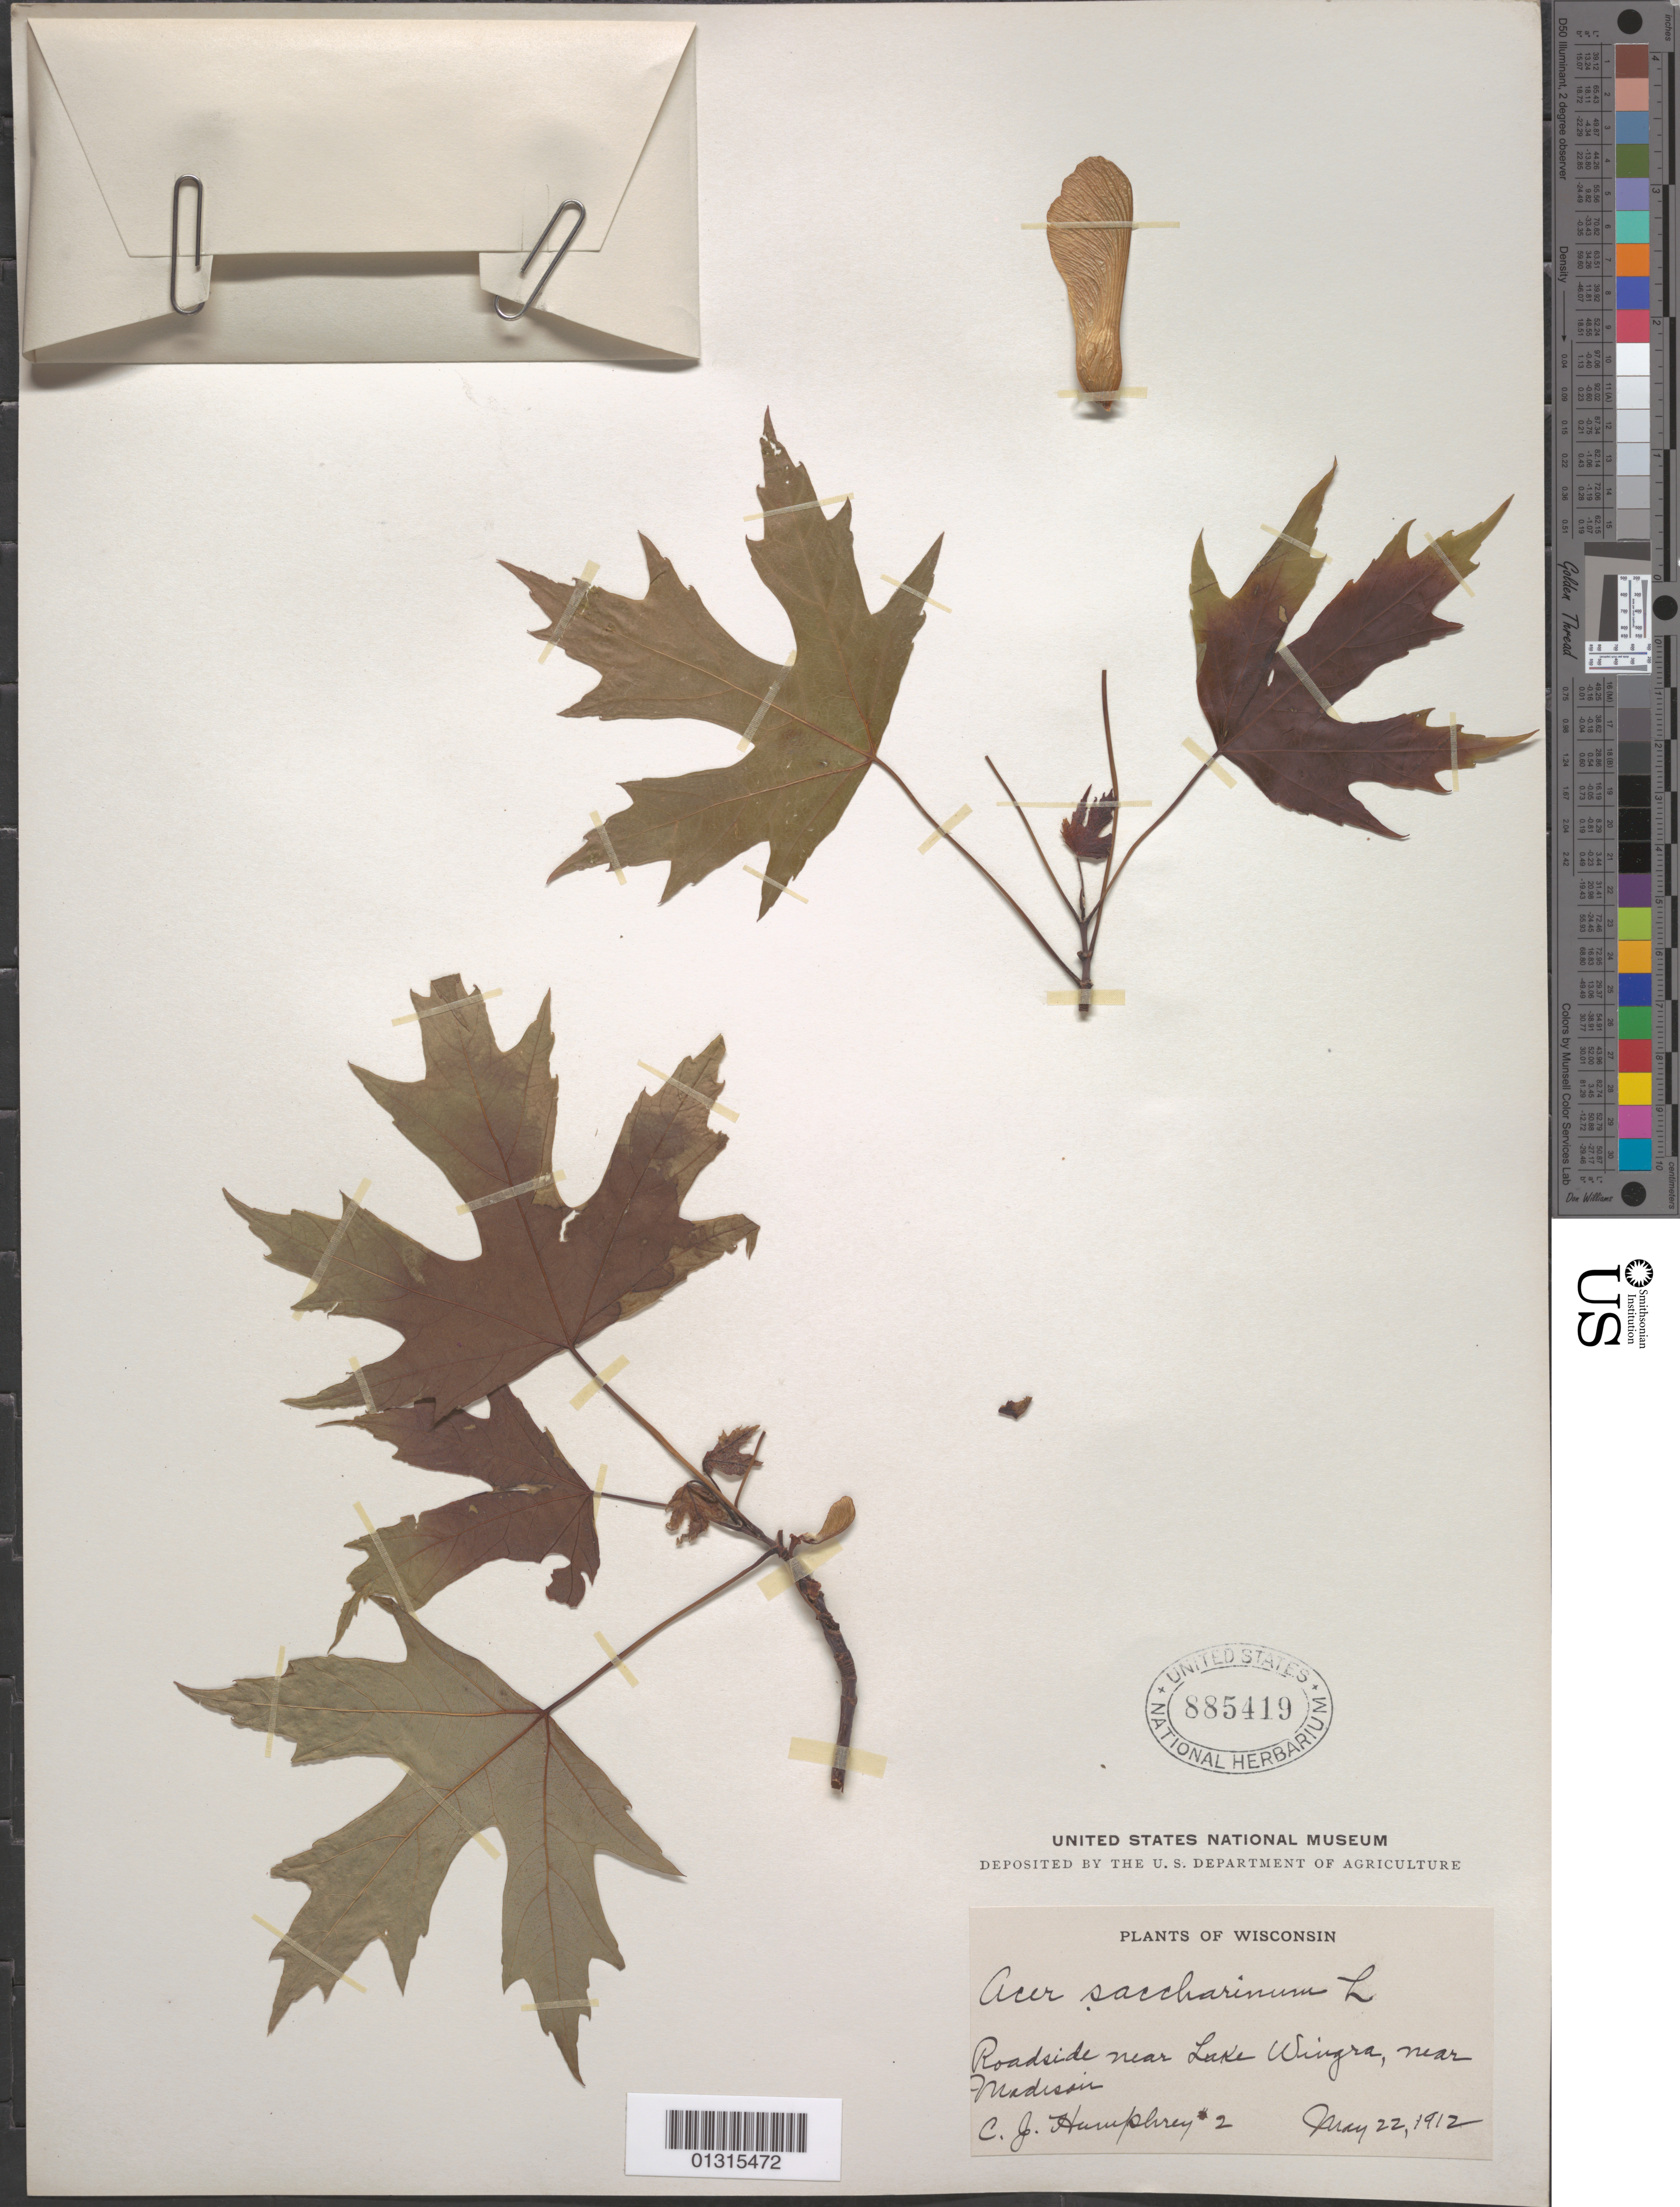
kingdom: Plantae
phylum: Tracheophyta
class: Magnoliopsida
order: Sapindales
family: Sapindaceae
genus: Acer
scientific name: Acer saccharinum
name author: L.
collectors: C. Humphrey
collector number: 2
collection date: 1912-05-22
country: United States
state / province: Wisconsin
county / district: Dane County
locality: Lake Wingra, near Madison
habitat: Roadside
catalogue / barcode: US 885419